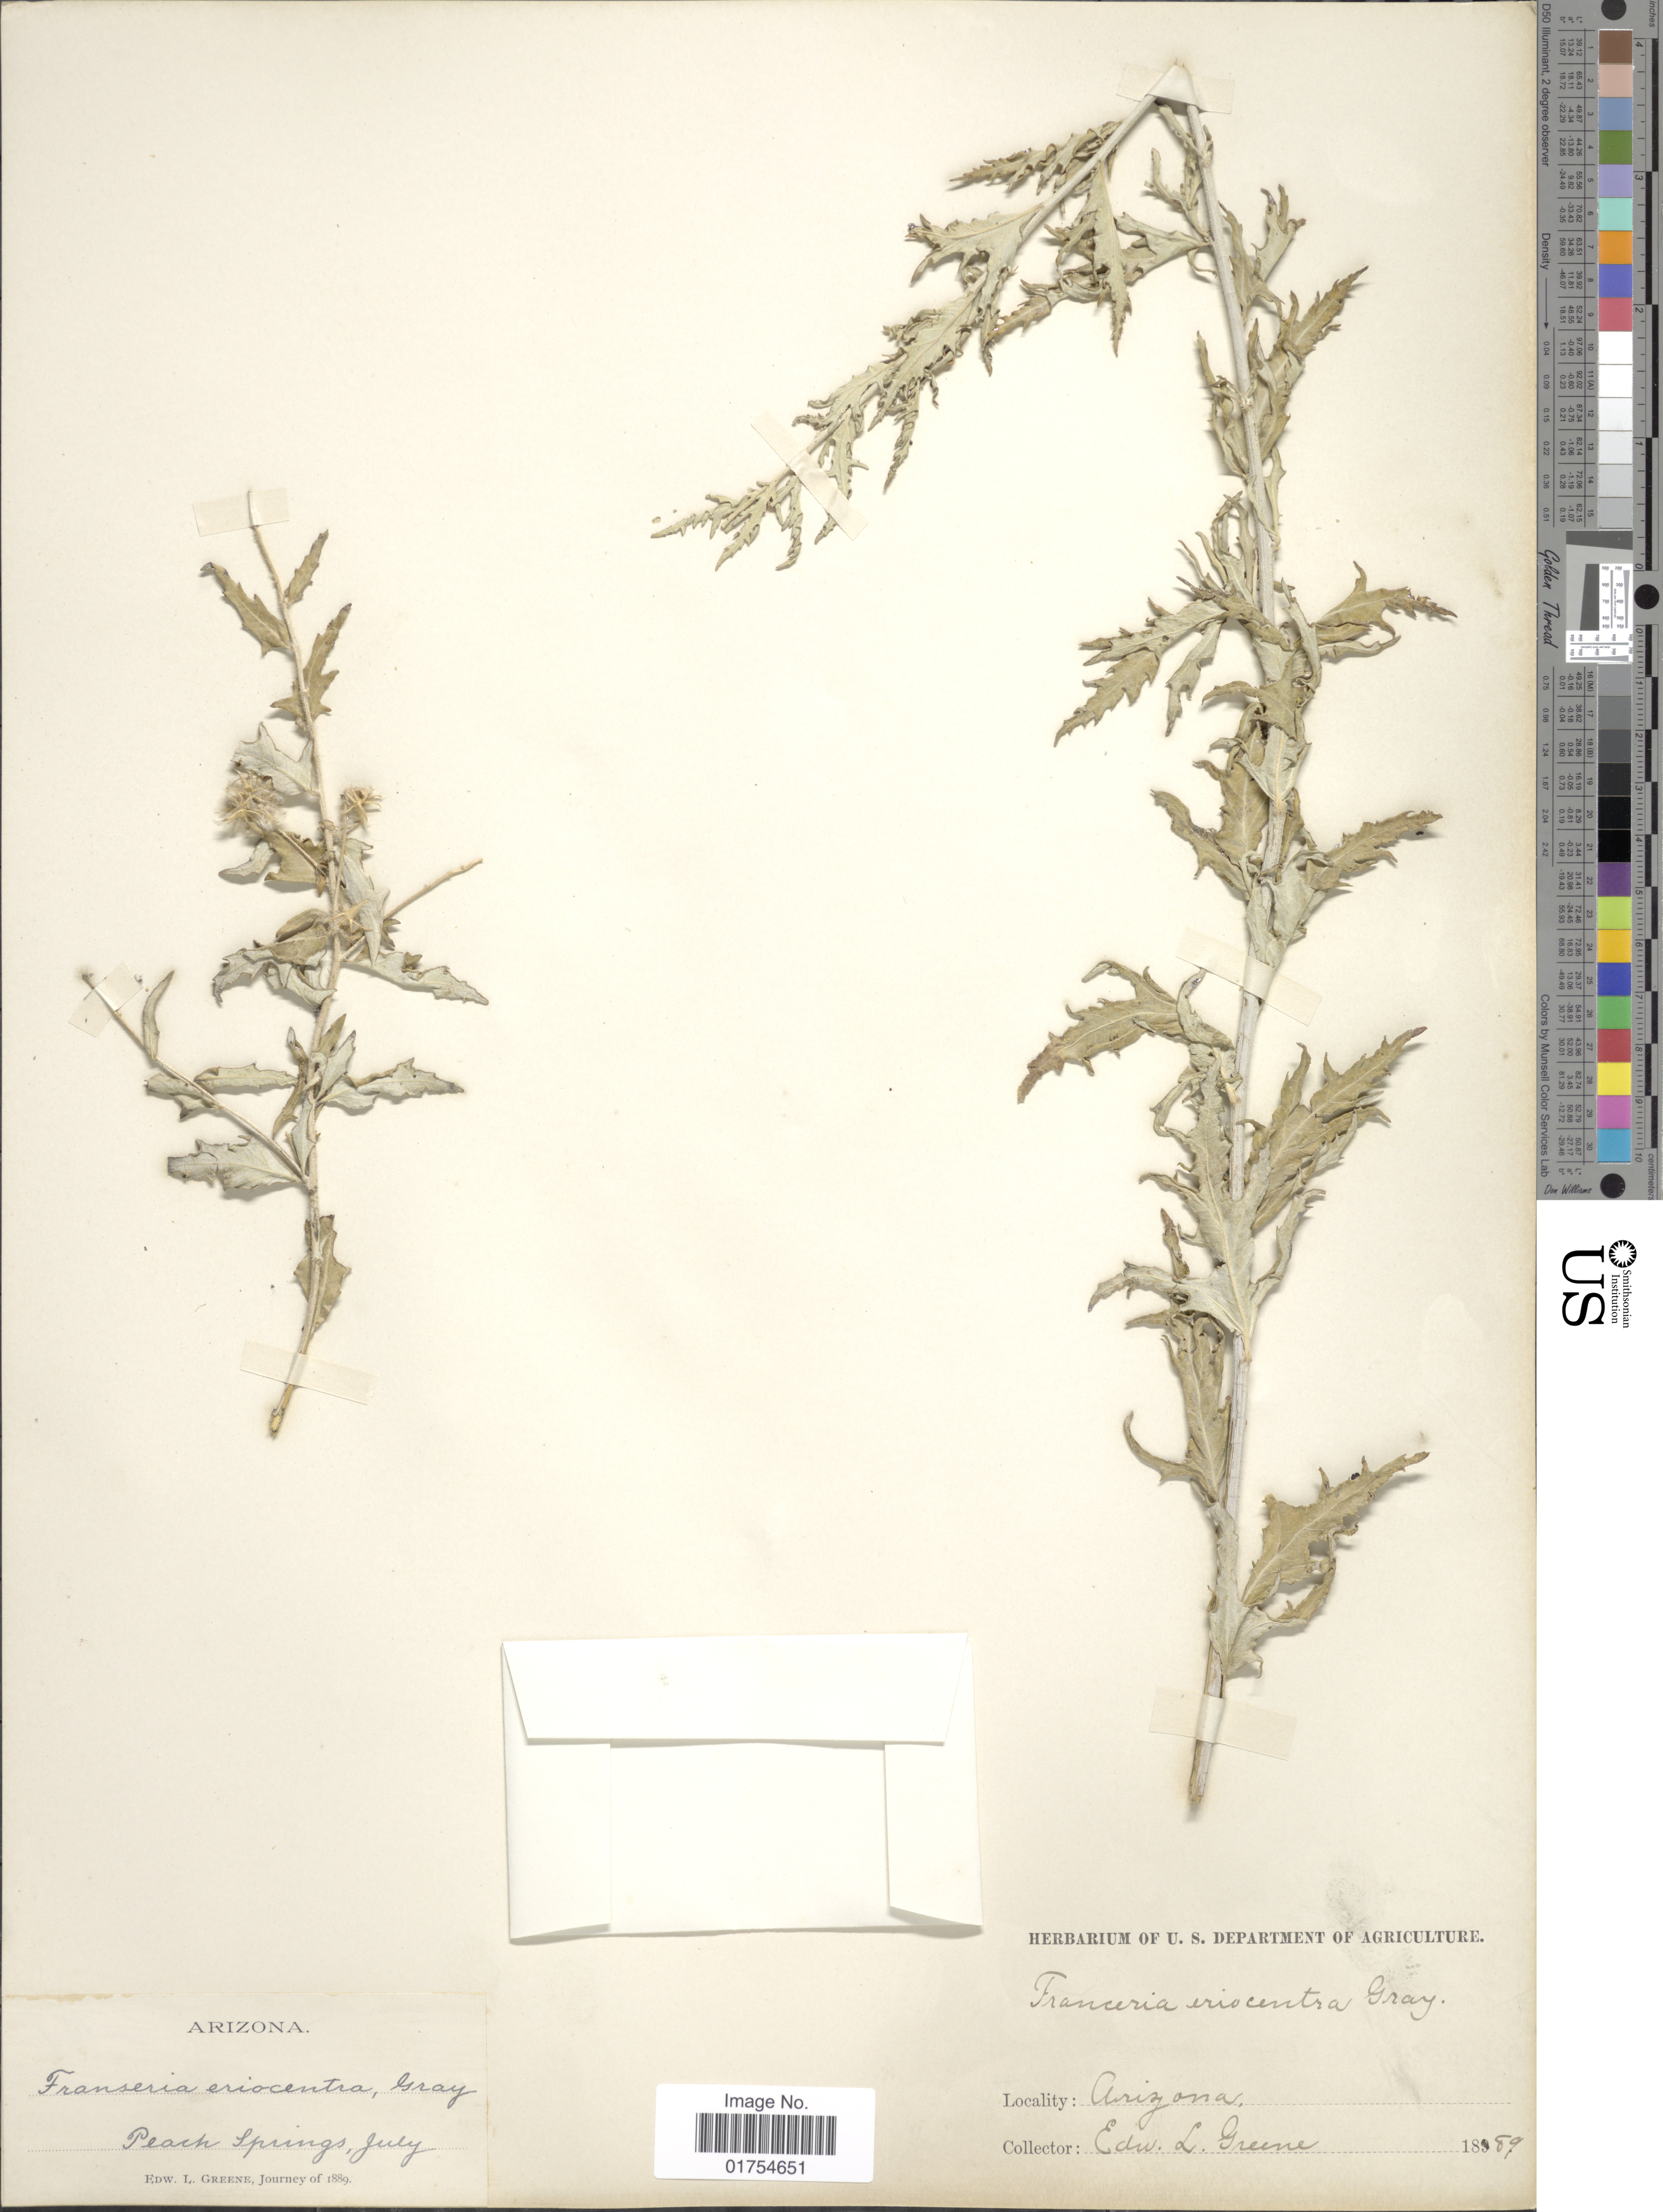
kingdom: Plantae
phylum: Tracheophyta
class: Magnoliopsida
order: Asterales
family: Asteraceae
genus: Franseria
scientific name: Franseria eriocentra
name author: A. Gray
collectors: E. L. Greene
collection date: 1889-07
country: United States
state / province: Arizona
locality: Peach Springs